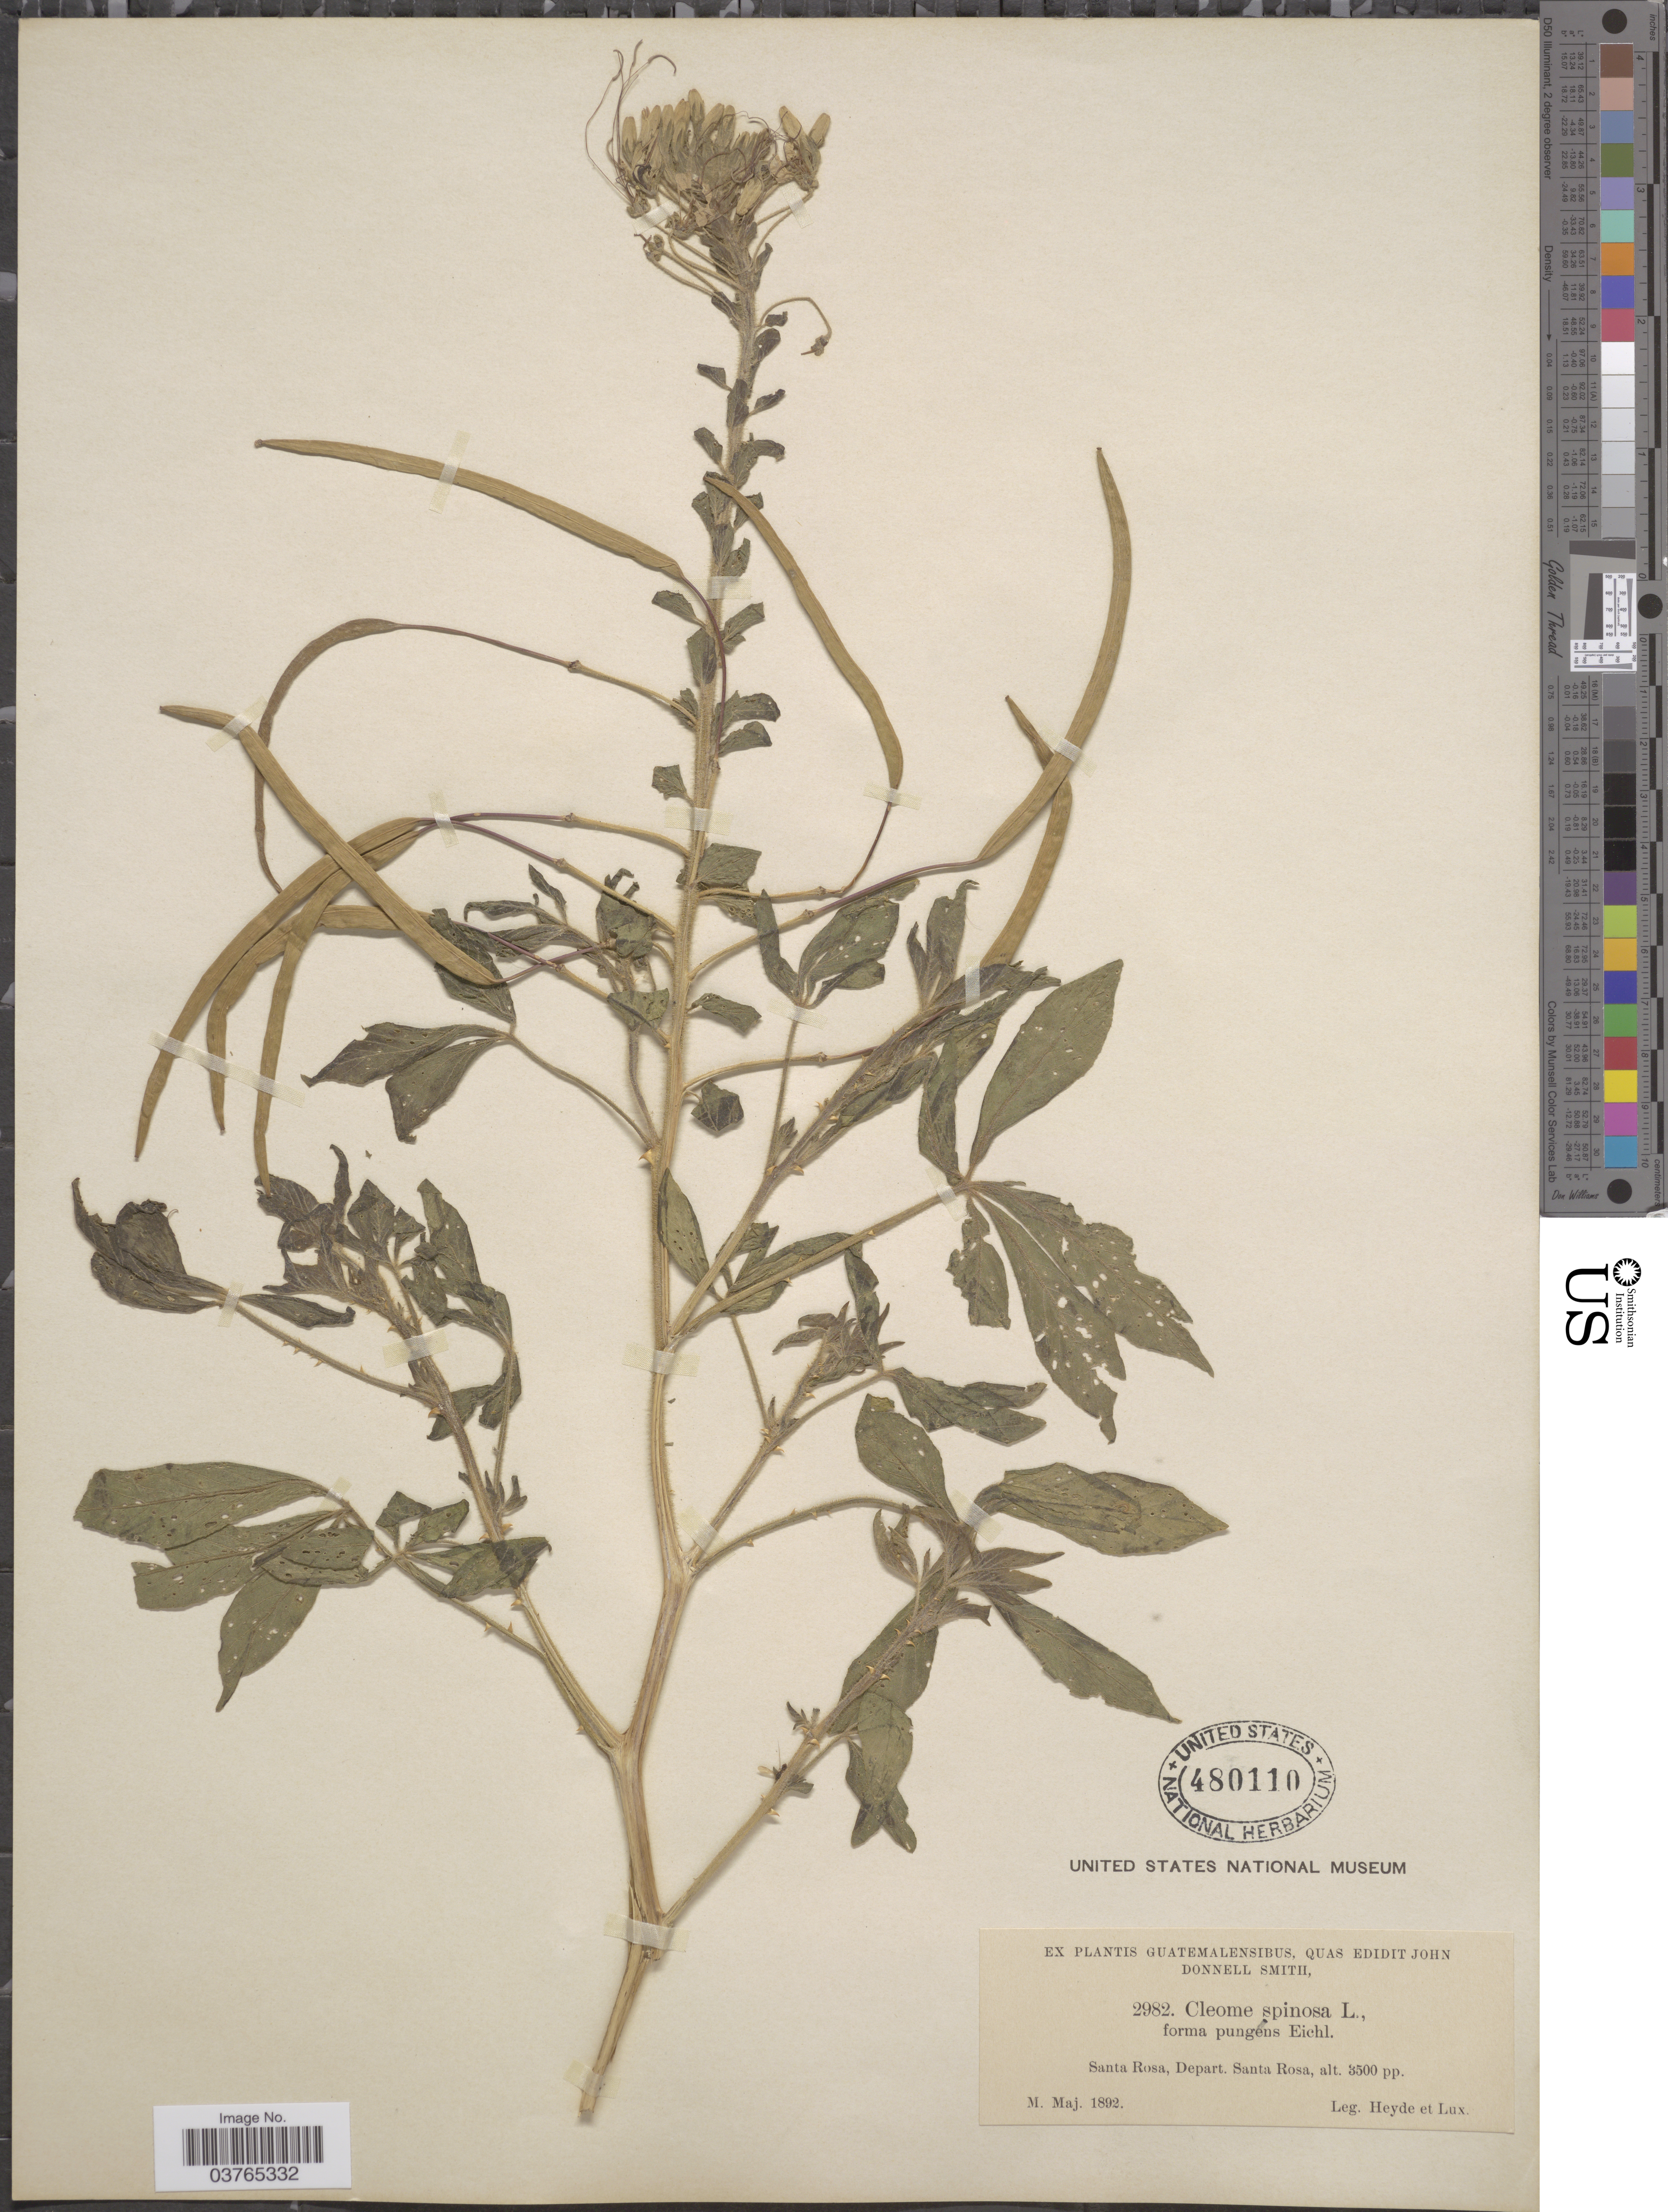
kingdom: Plantae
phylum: Tracheophyta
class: Magnoliopsida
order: Brassicales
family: Cleomaceae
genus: Tarenaya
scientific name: Tarenaya spinosa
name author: (Jacq.) Raf.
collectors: Heyde & Lux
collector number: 2982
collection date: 1892-05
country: Guatemala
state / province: Santa Rosa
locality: Santa Rosa, Depart. Santa Rosa.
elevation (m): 1067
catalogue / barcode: US 480110